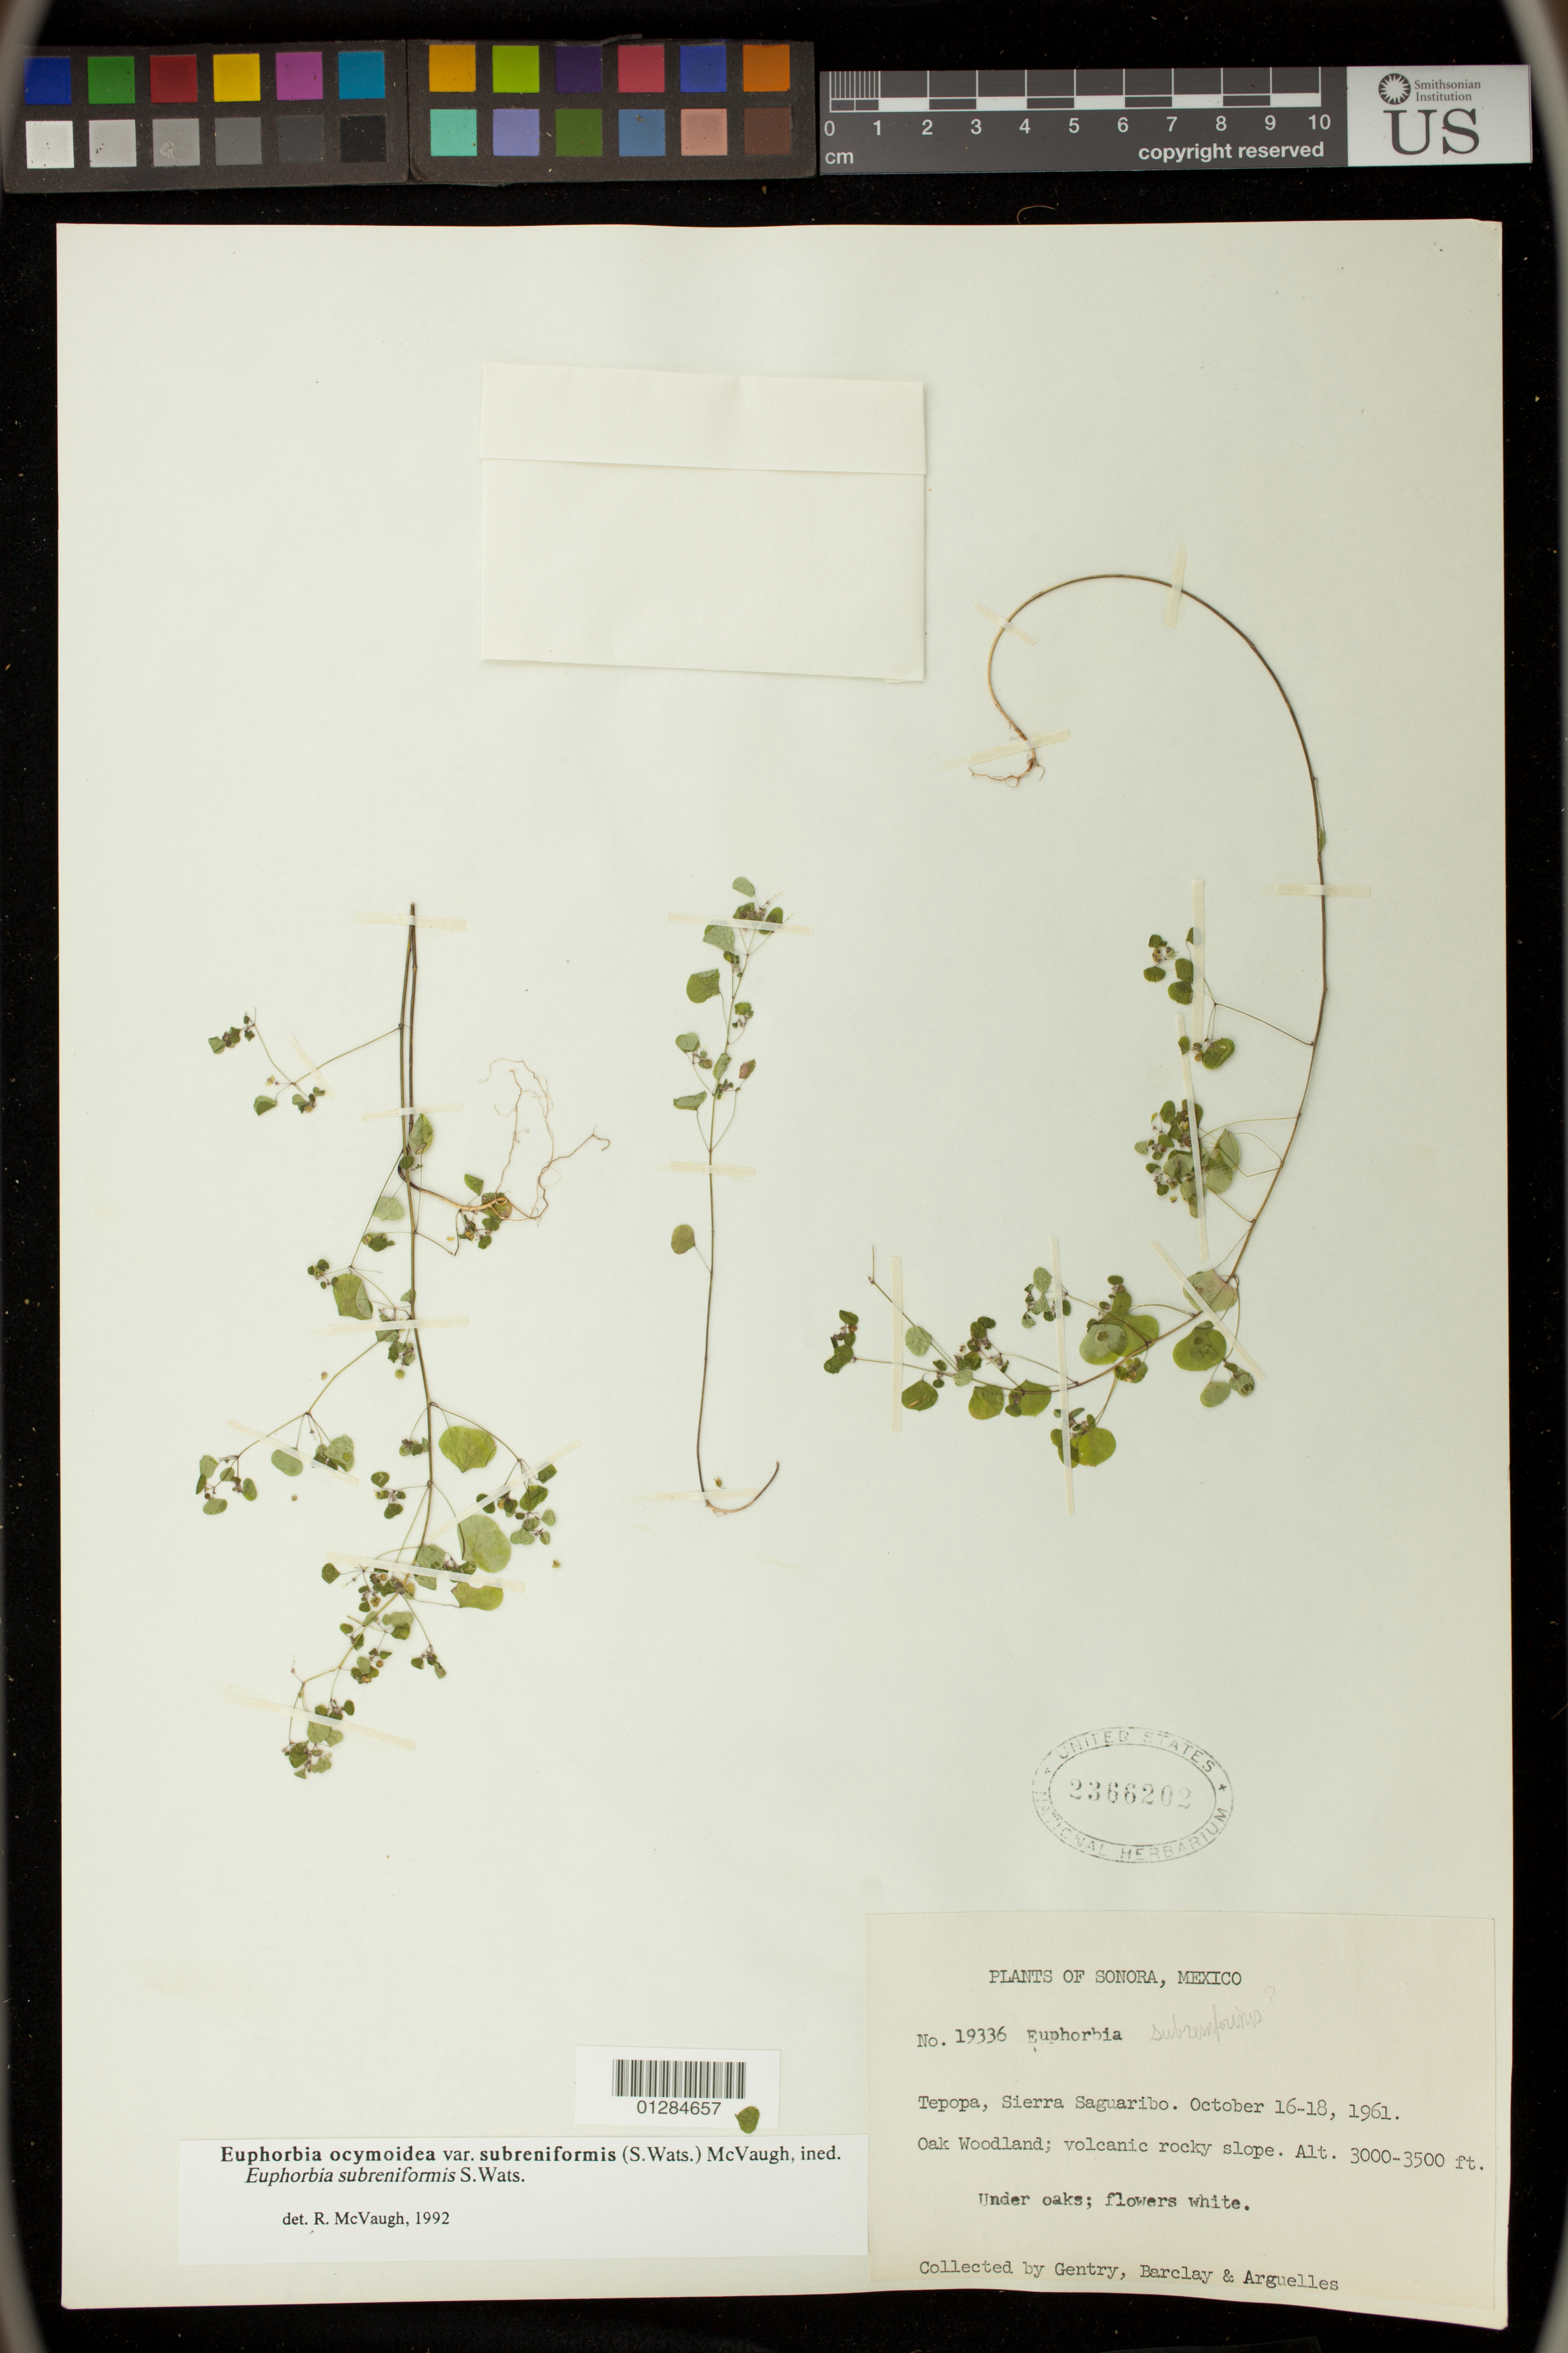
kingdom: Plantae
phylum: Tracheophyta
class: Magnoliopsida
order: Malpighiales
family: Euphorbiaceae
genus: Euphorbia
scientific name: Euphorbia fimbrilligera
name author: Mart.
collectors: Gentry, --, -- Barclay & Arguelles, --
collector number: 19336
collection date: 1961-10-16/1961-10-18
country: Mexico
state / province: Sonora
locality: Tepopa, Sierra Saguaribo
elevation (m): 914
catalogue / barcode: US 2366202